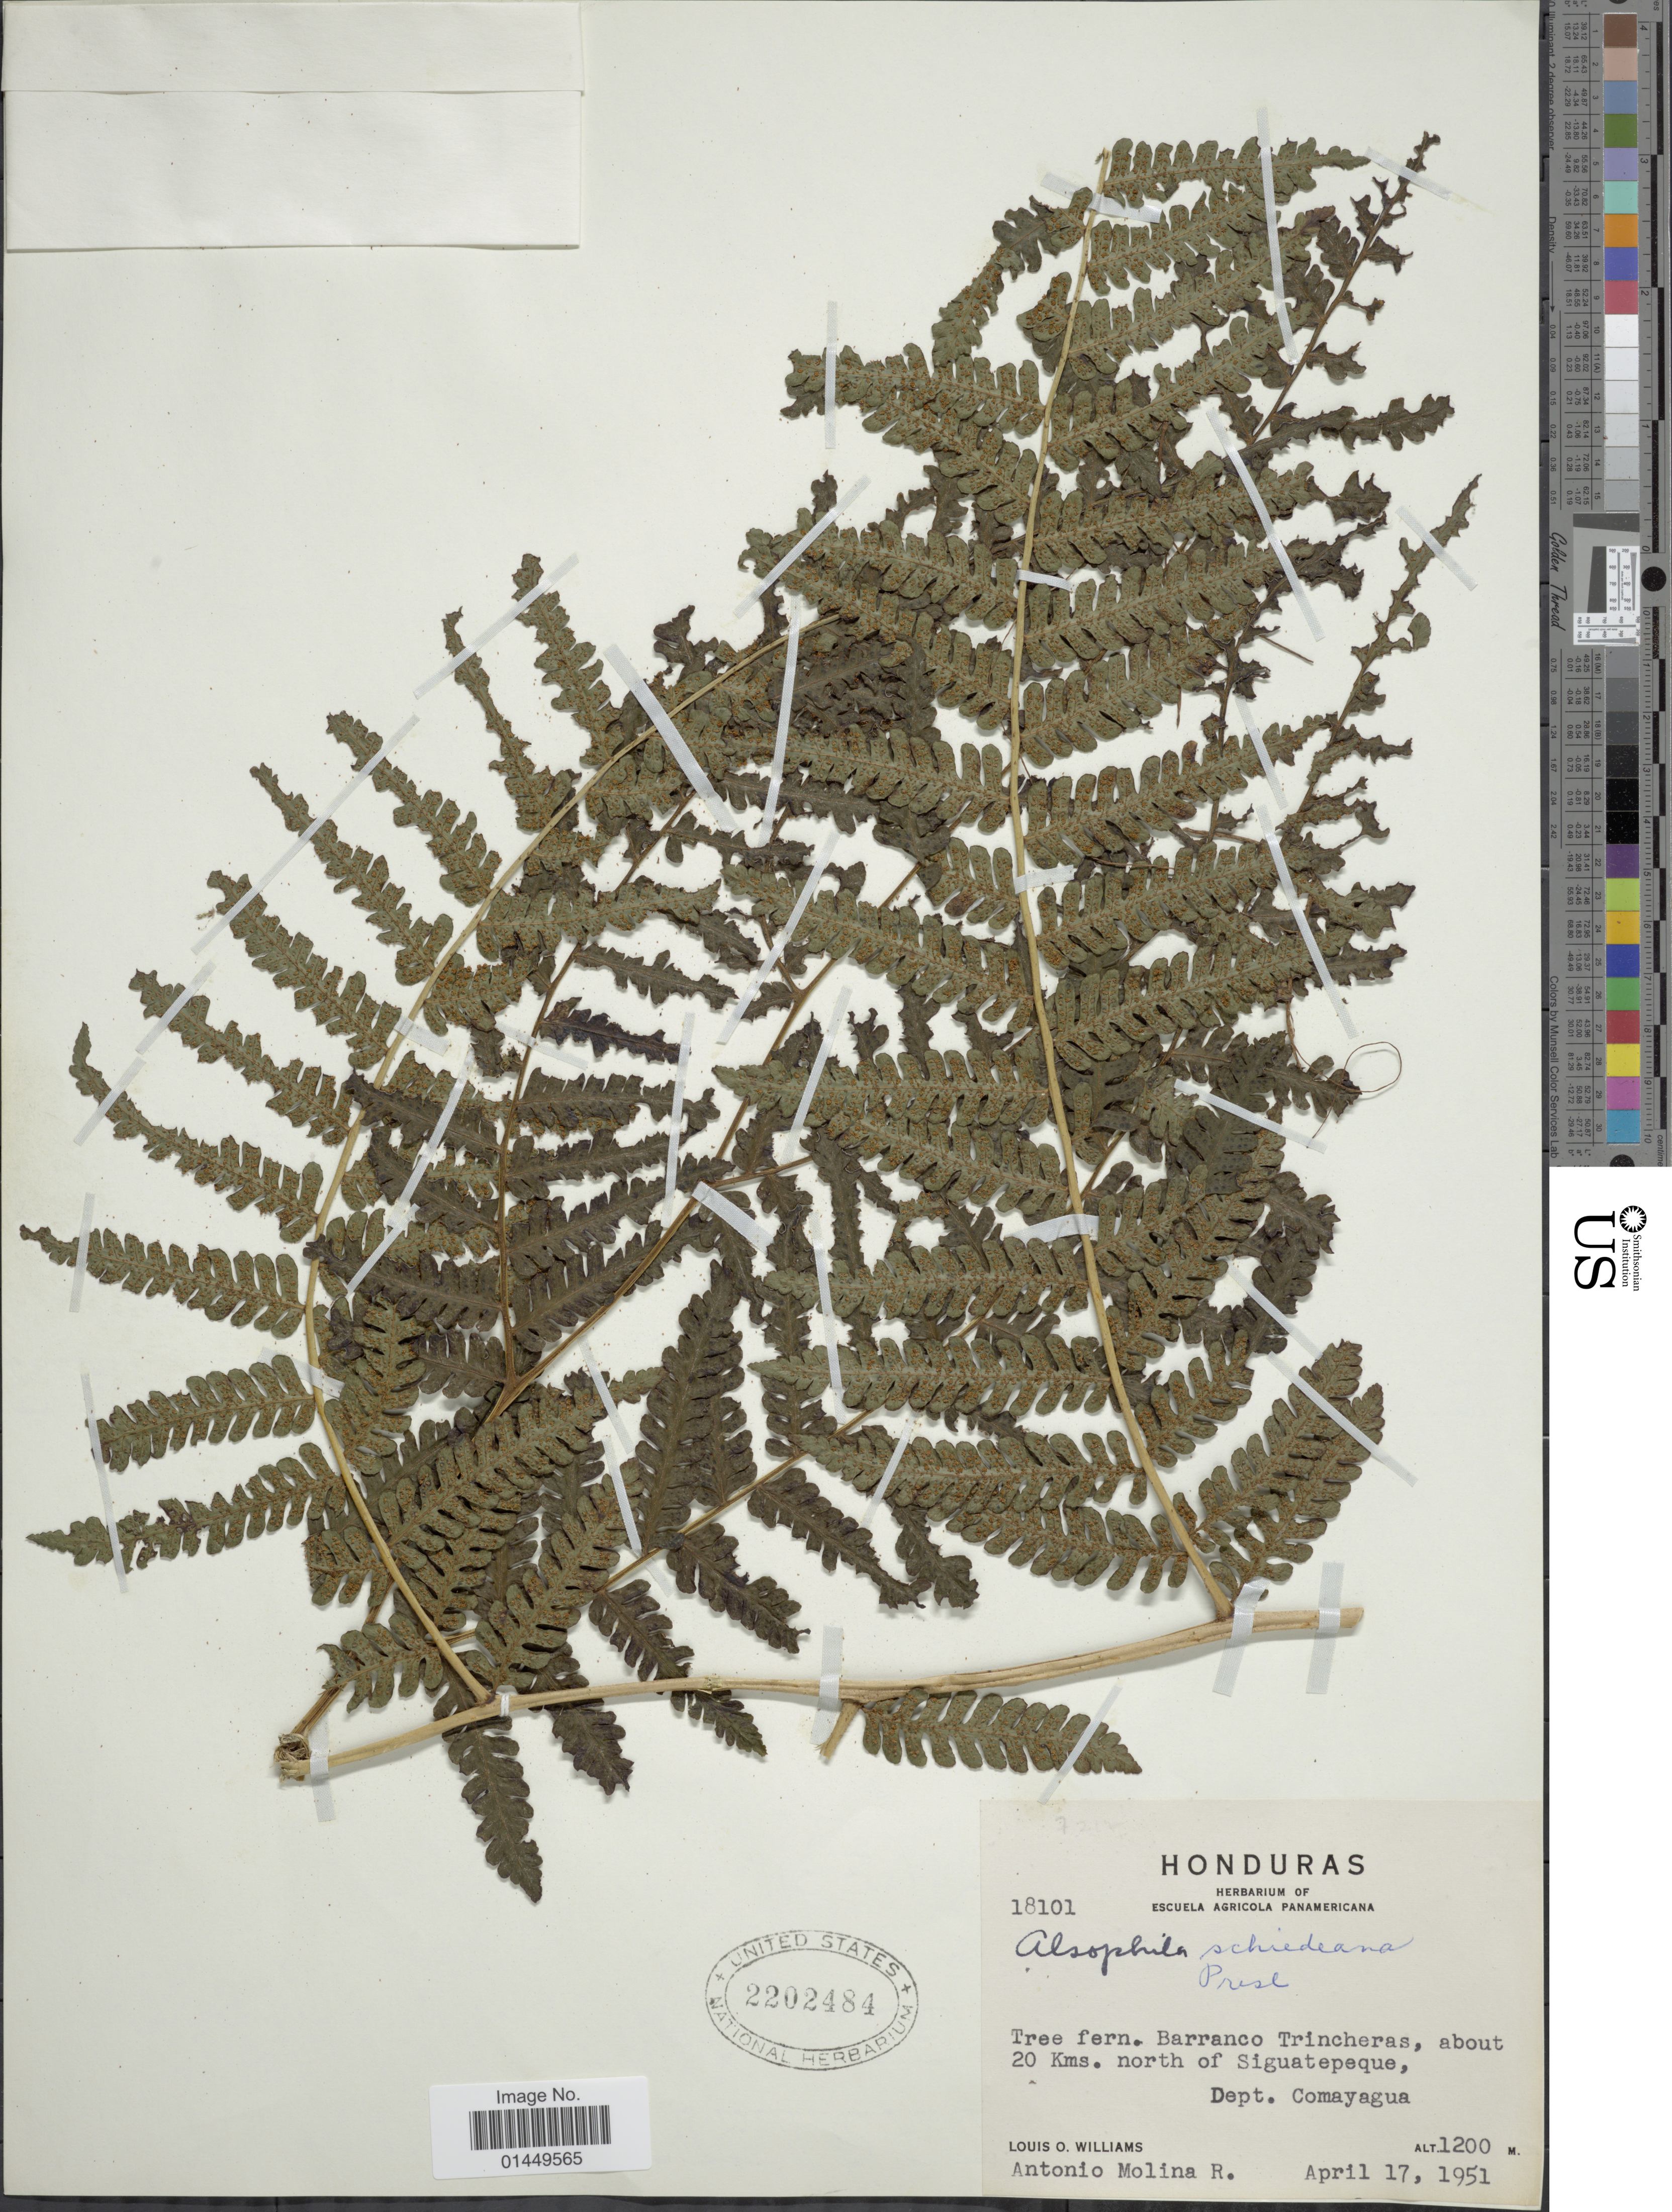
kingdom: Plantae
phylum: Tracheophyta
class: Polypodiopsida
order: Cyatheales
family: Cyatheaceae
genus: Cyathea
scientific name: Cyathea schiedeana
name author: (C. Presl) Domin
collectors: L. O. Williams & A. Molina R.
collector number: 18101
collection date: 1951-04-17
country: Honduras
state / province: Comayagua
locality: Barranco Trincheras, about 20 kms. north of Siguatepeque, Dept. Comayagua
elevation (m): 1200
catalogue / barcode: US 2202484